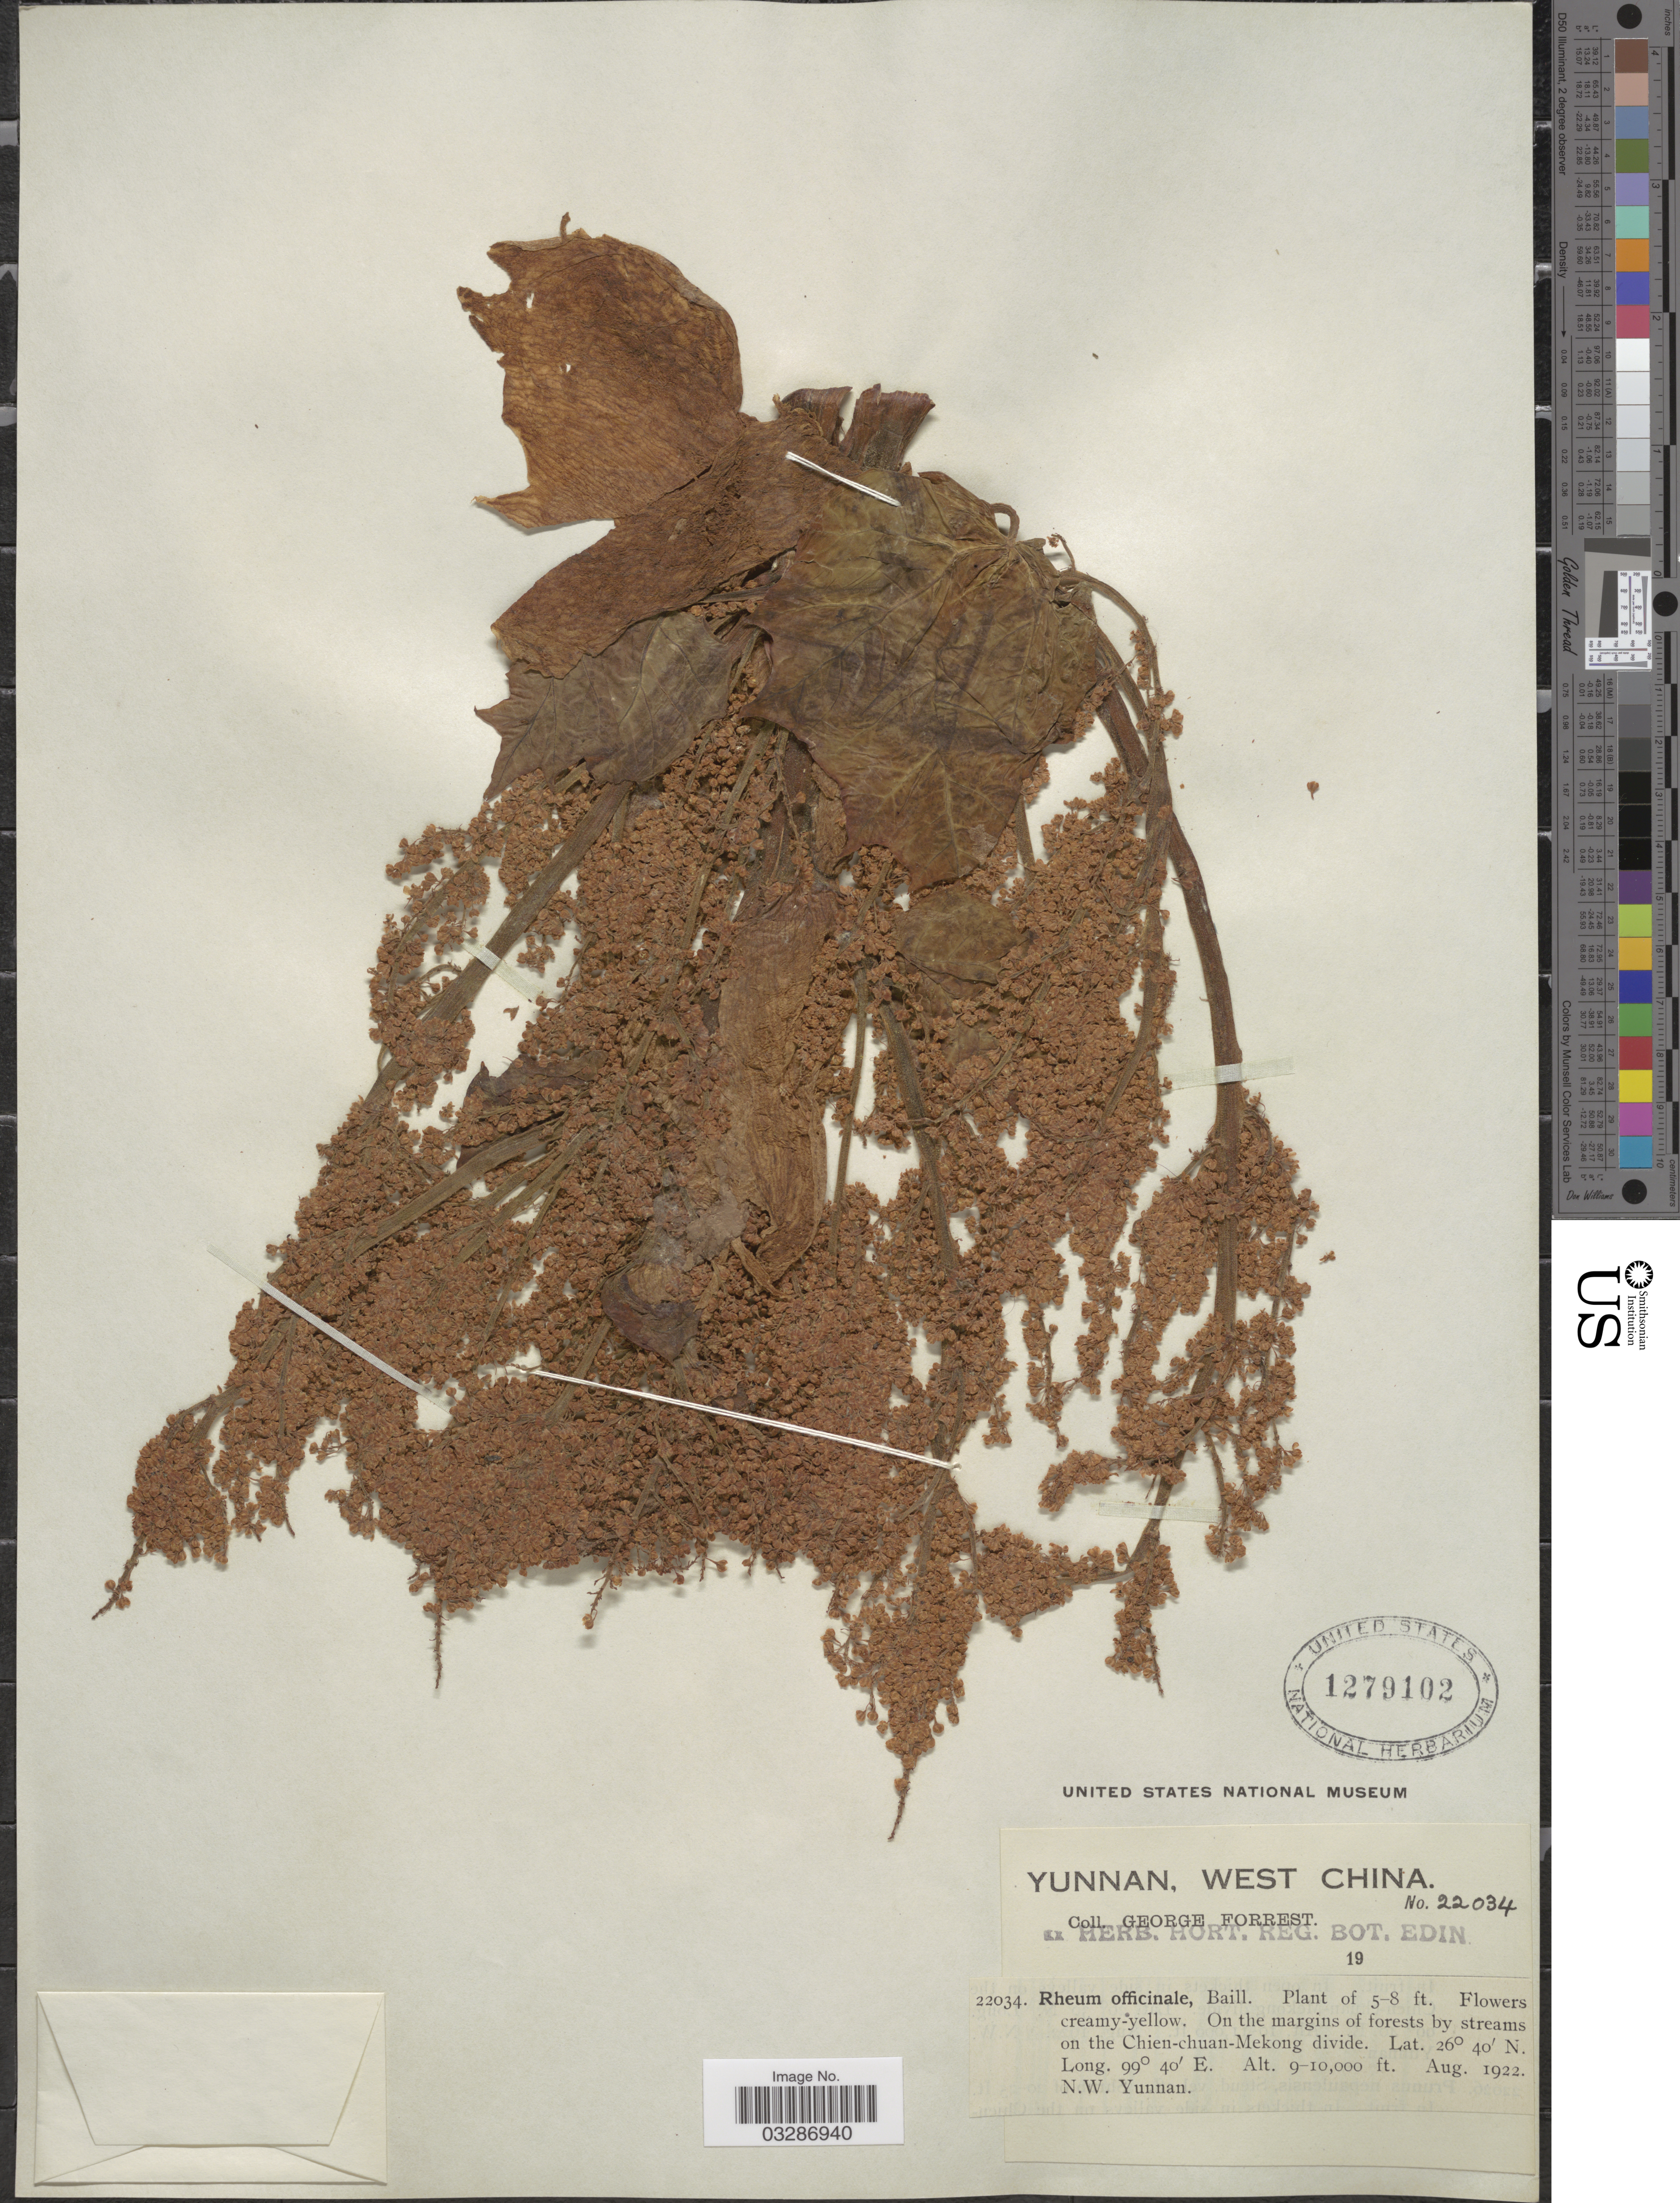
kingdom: Plantae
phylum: Tracheophyta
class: Magnoliopsida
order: Caryophyllales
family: Polygonaceae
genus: Rheum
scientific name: Rheum officinale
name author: Baill.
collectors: G. Forrest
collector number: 22034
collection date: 1922-08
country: China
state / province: Yunnan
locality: West China. On the margins of forests by streams on the Chien-chuan-Mekong divide. N.W. Yunnan.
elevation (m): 2743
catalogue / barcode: US 1279102